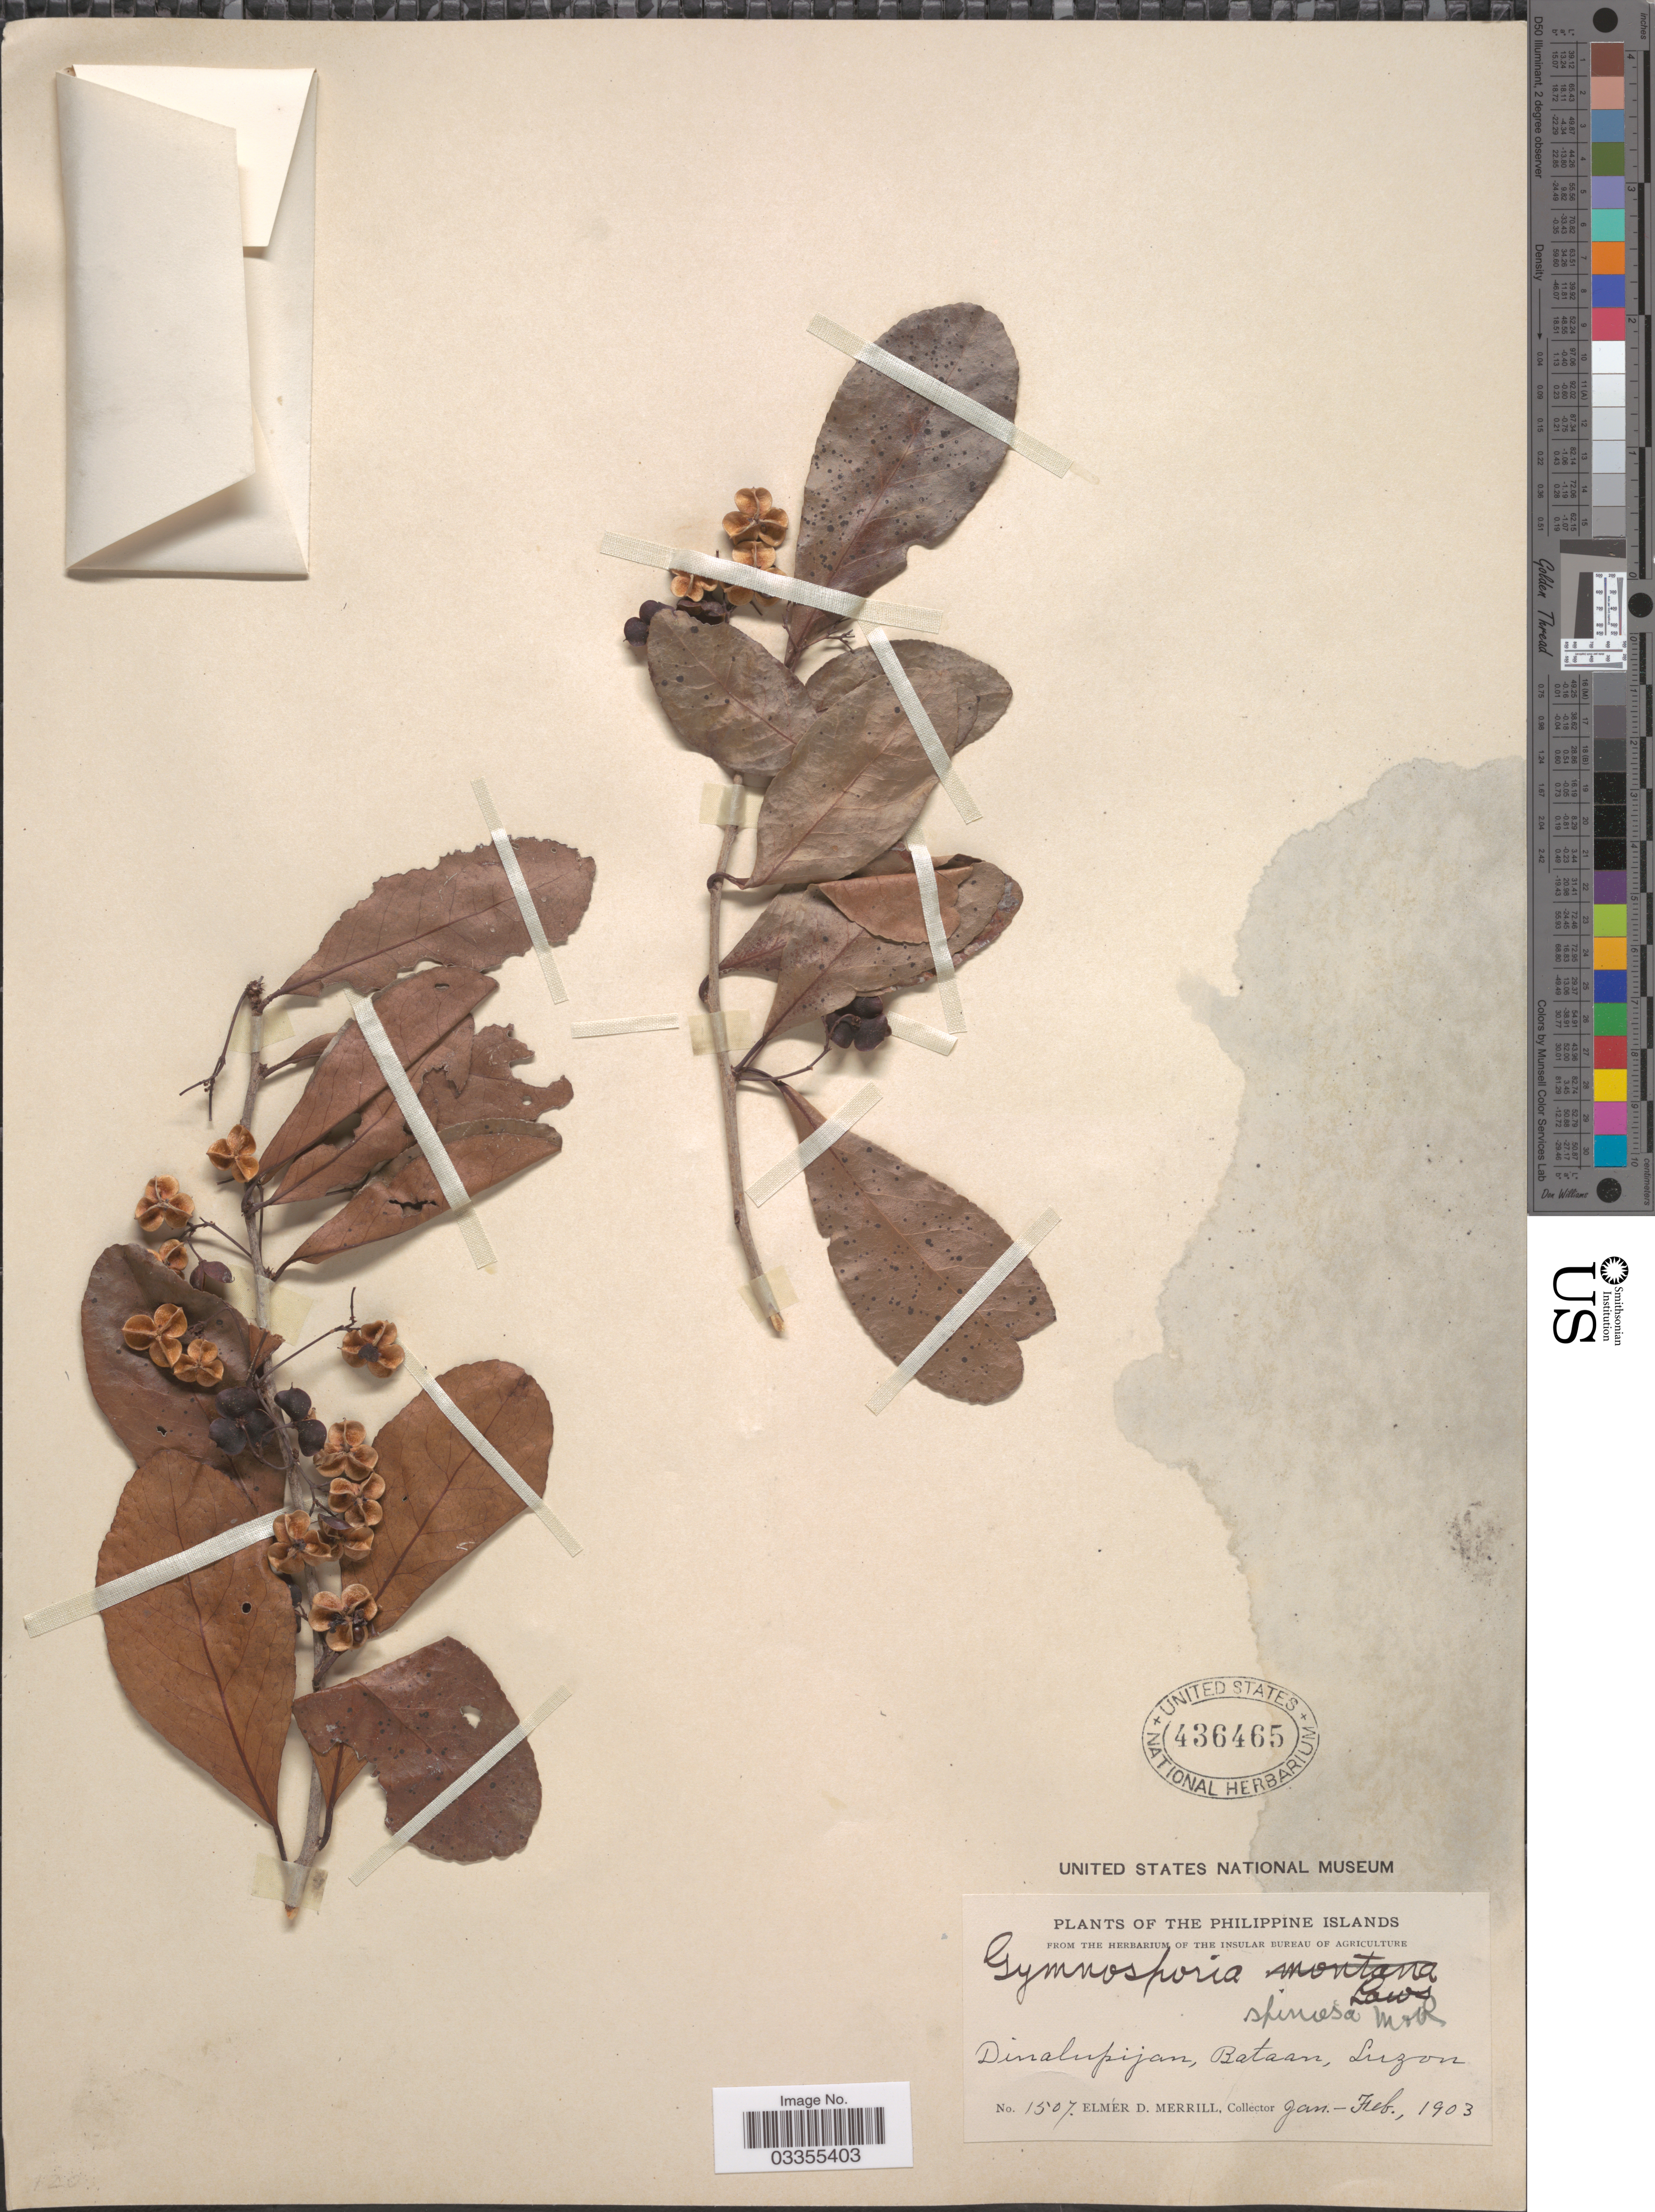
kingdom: Plantae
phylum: Tracheophyta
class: Magnoliopsida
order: Celastrales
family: Celastraceae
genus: Gymnosporia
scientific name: Gymnosporia spinosa var. spinosa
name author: (Blanco) Merr. & Rolfe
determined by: Strong, Mark T., (BOT), Smithsonian Institution - National Museum of Natural History (UNITED STATES)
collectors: E. D. Merrill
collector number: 1507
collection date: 1903-01/1903-02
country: Philippines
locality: Dinalupijan, Bataan, Luzon.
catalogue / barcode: US 436465